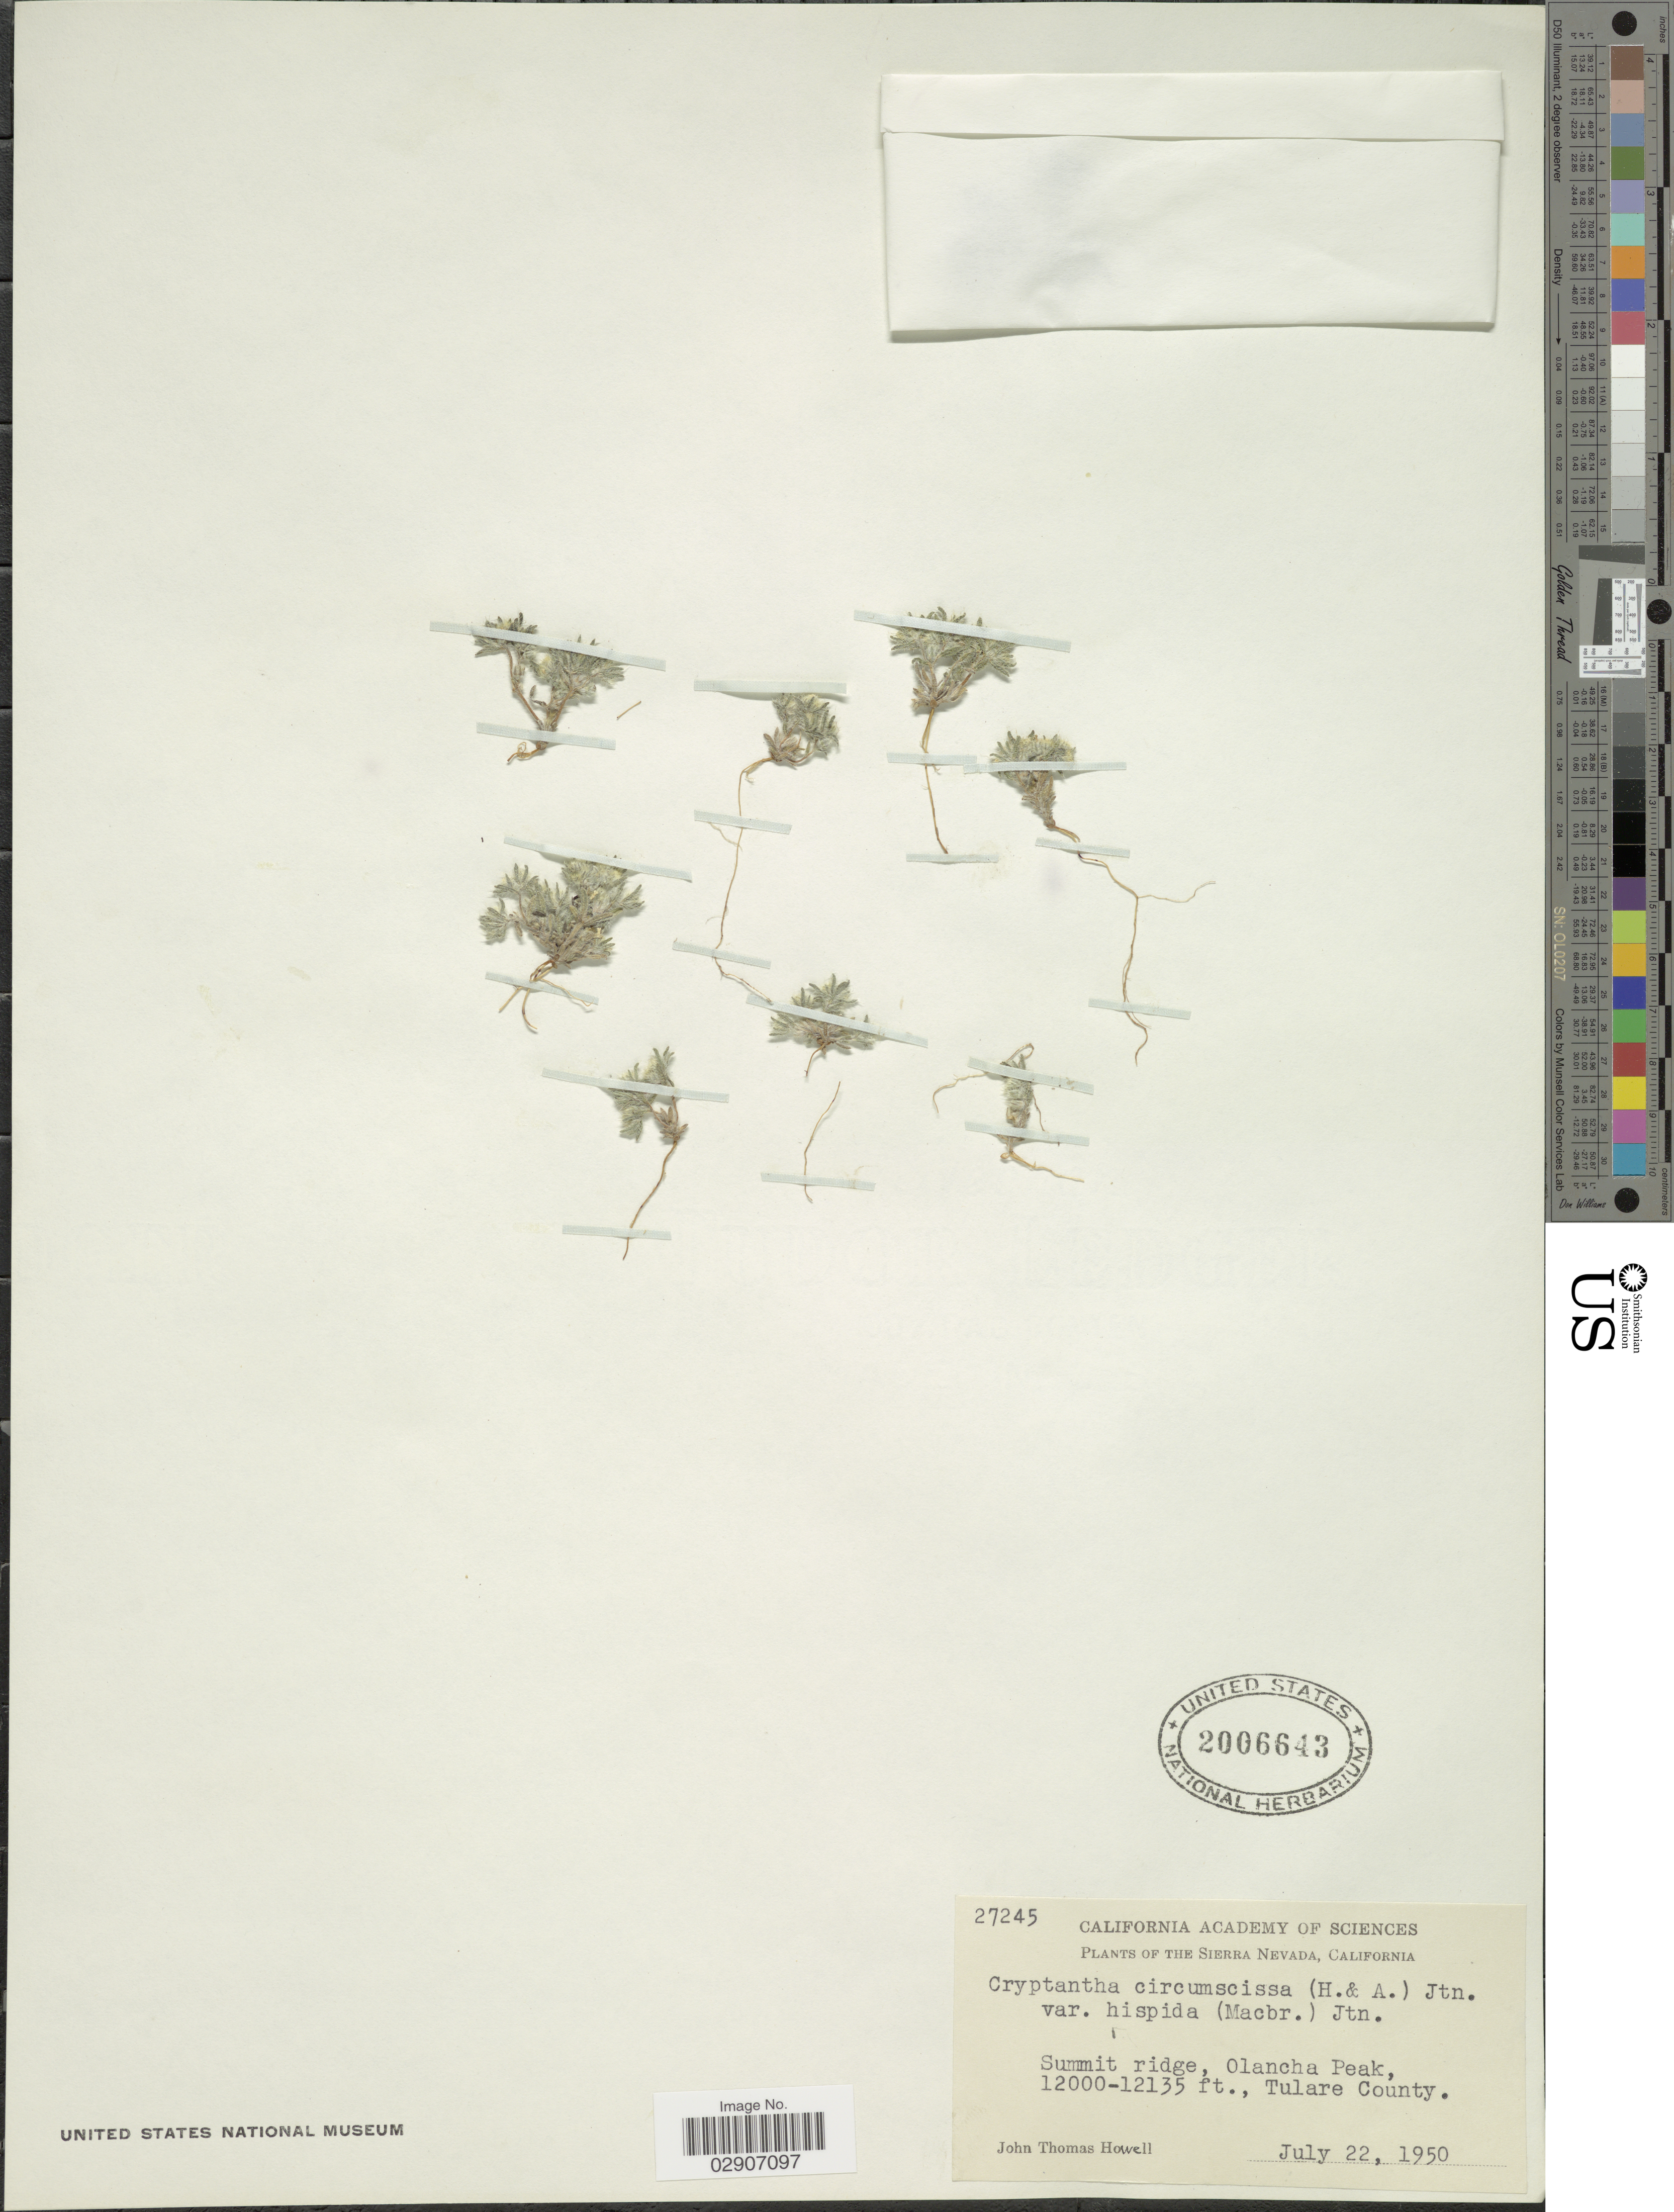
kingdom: Plantae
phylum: Tracheophyta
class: Magnoliopsida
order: Boraginales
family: Boraginaceae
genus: Cryptantha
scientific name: Cryptantha circumscissa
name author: (Hook. & Arn.) I.M. Johnst.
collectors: J. T. Howell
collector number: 27245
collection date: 1950-07-22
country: United States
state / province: California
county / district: Tulare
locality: The Sierra Nevada. Summit ridge, Olancha Peak. Tulare County.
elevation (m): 3658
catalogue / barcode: US 2006643